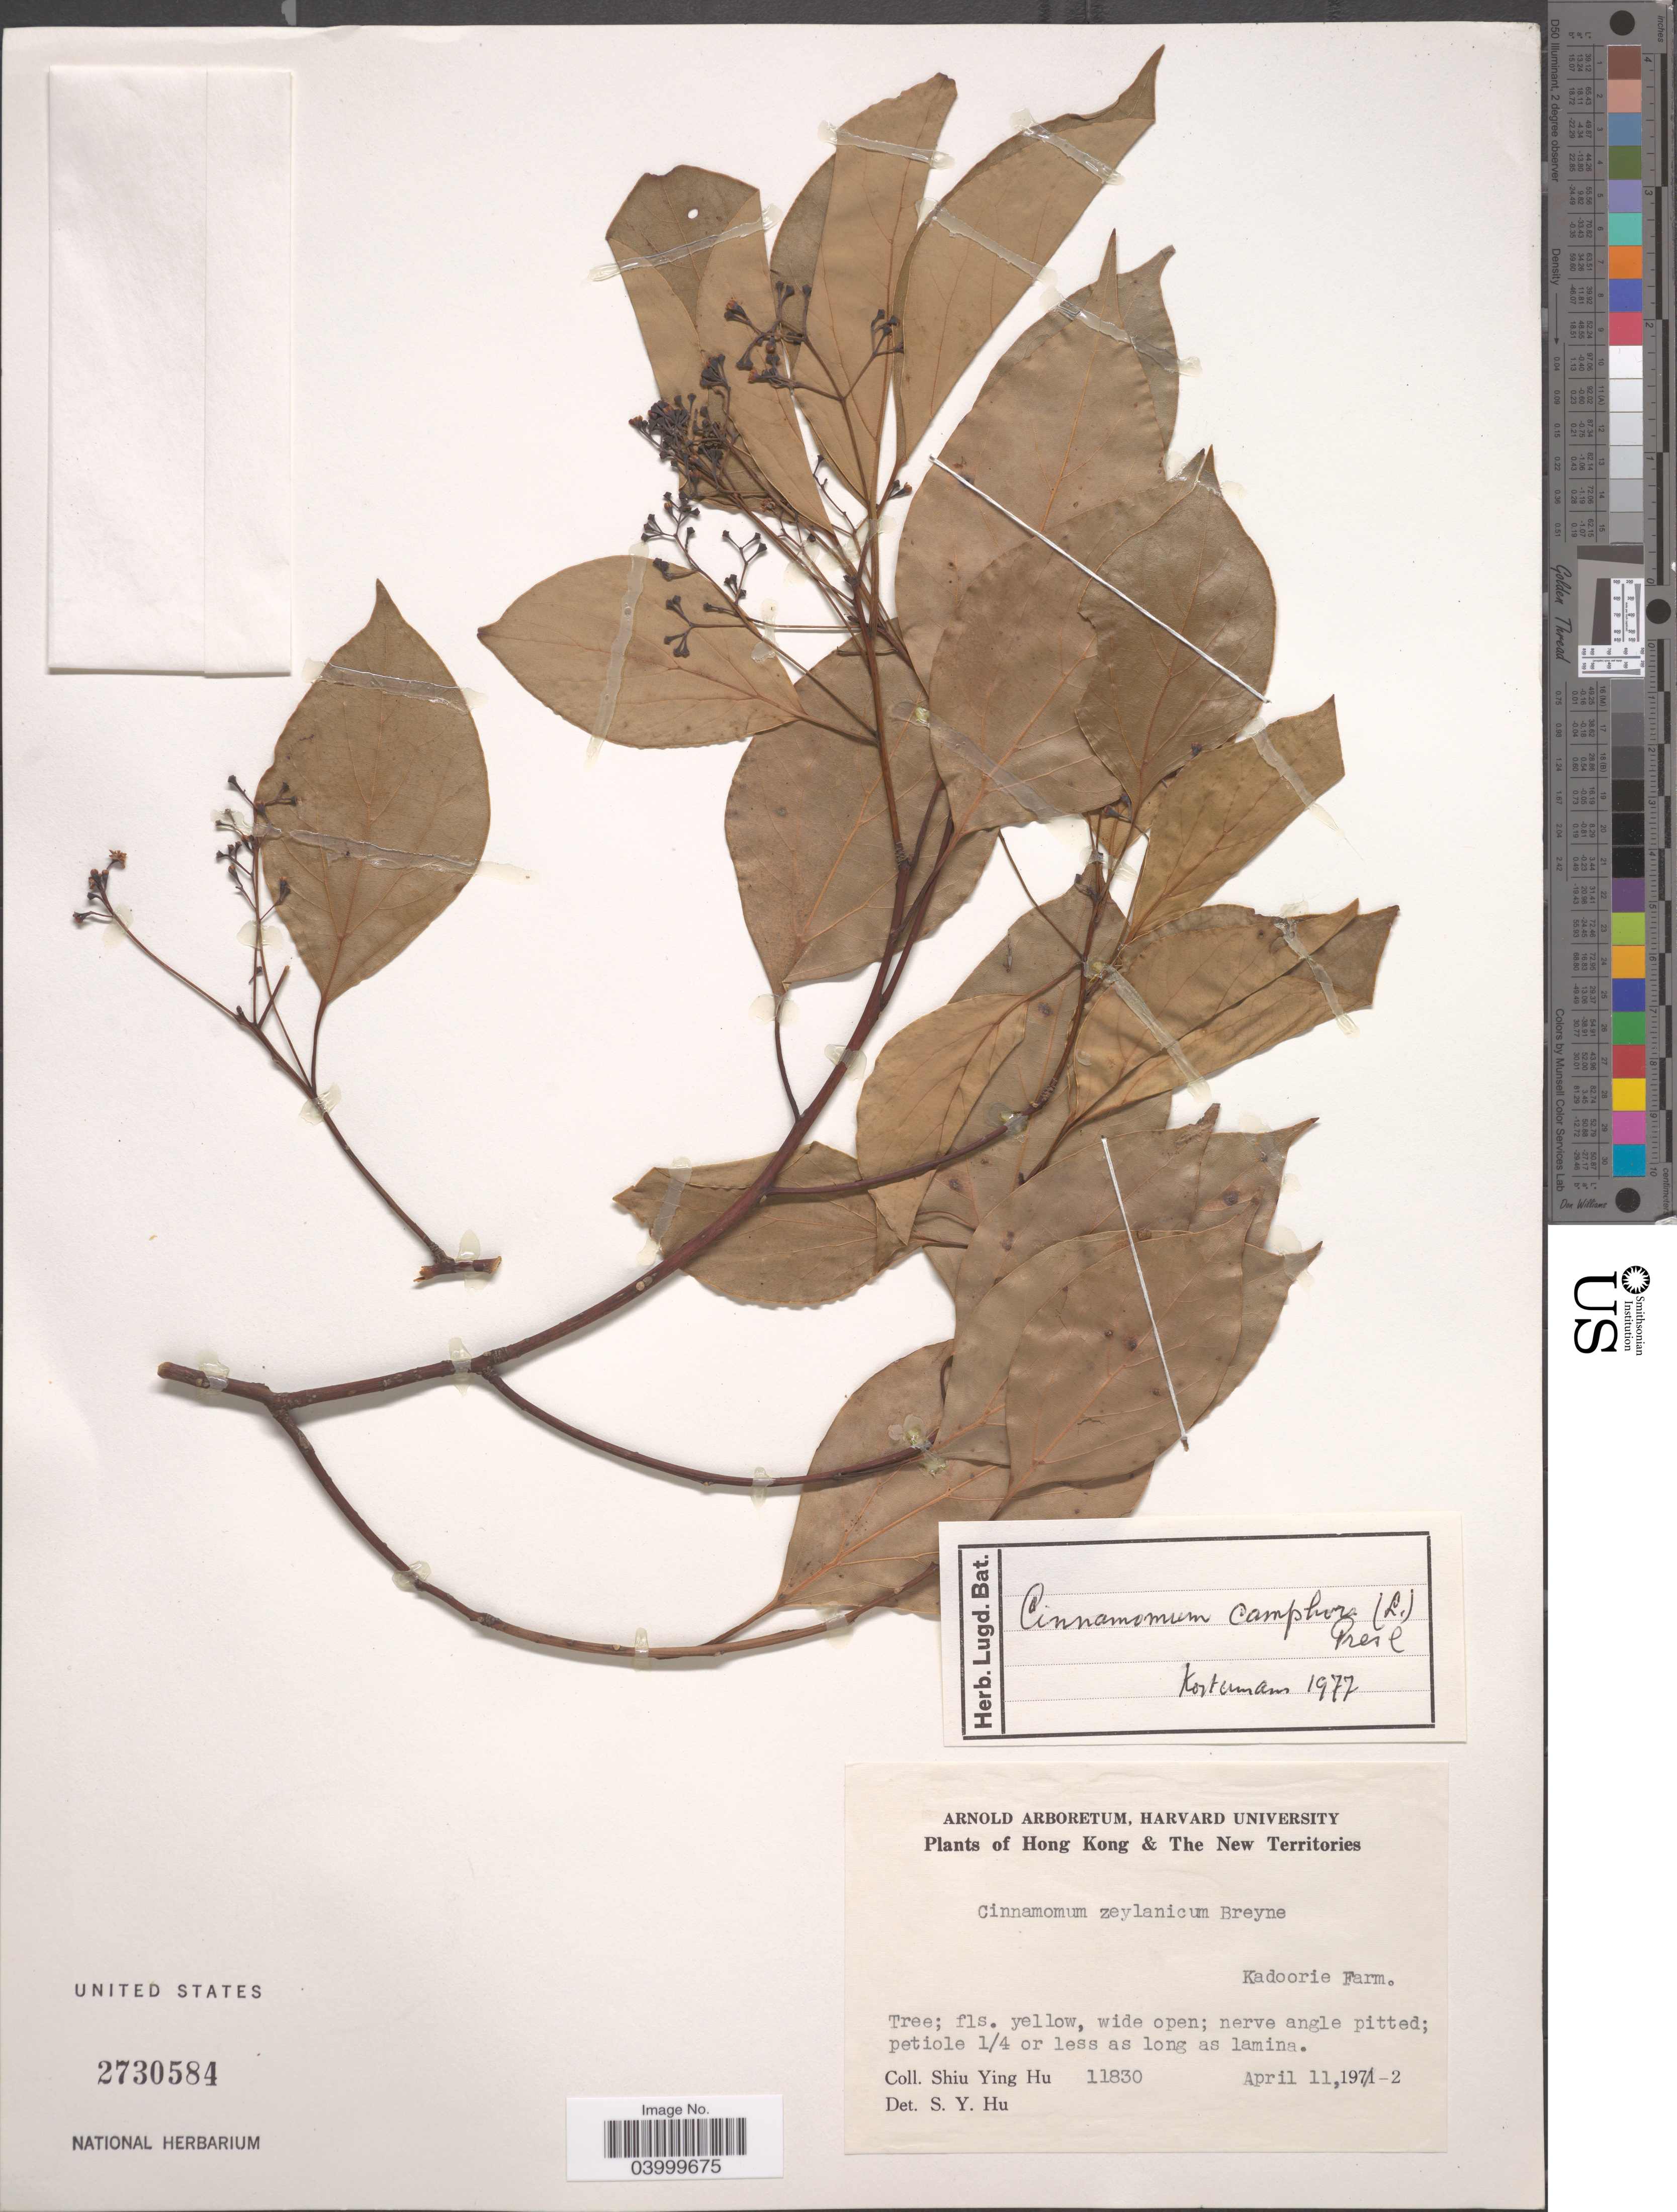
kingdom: Plantae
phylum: Tracheophyta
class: Magnoliopsida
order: Laurales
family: Lauraceae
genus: Cinnamomum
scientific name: Cinnamomum camphora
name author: (L.) J. Presl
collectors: S. Y. Hu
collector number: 11830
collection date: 1972-04-11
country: China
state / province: Hong Kong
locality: The New Territories. Kadoorie Farm.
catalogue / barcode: US 2730584